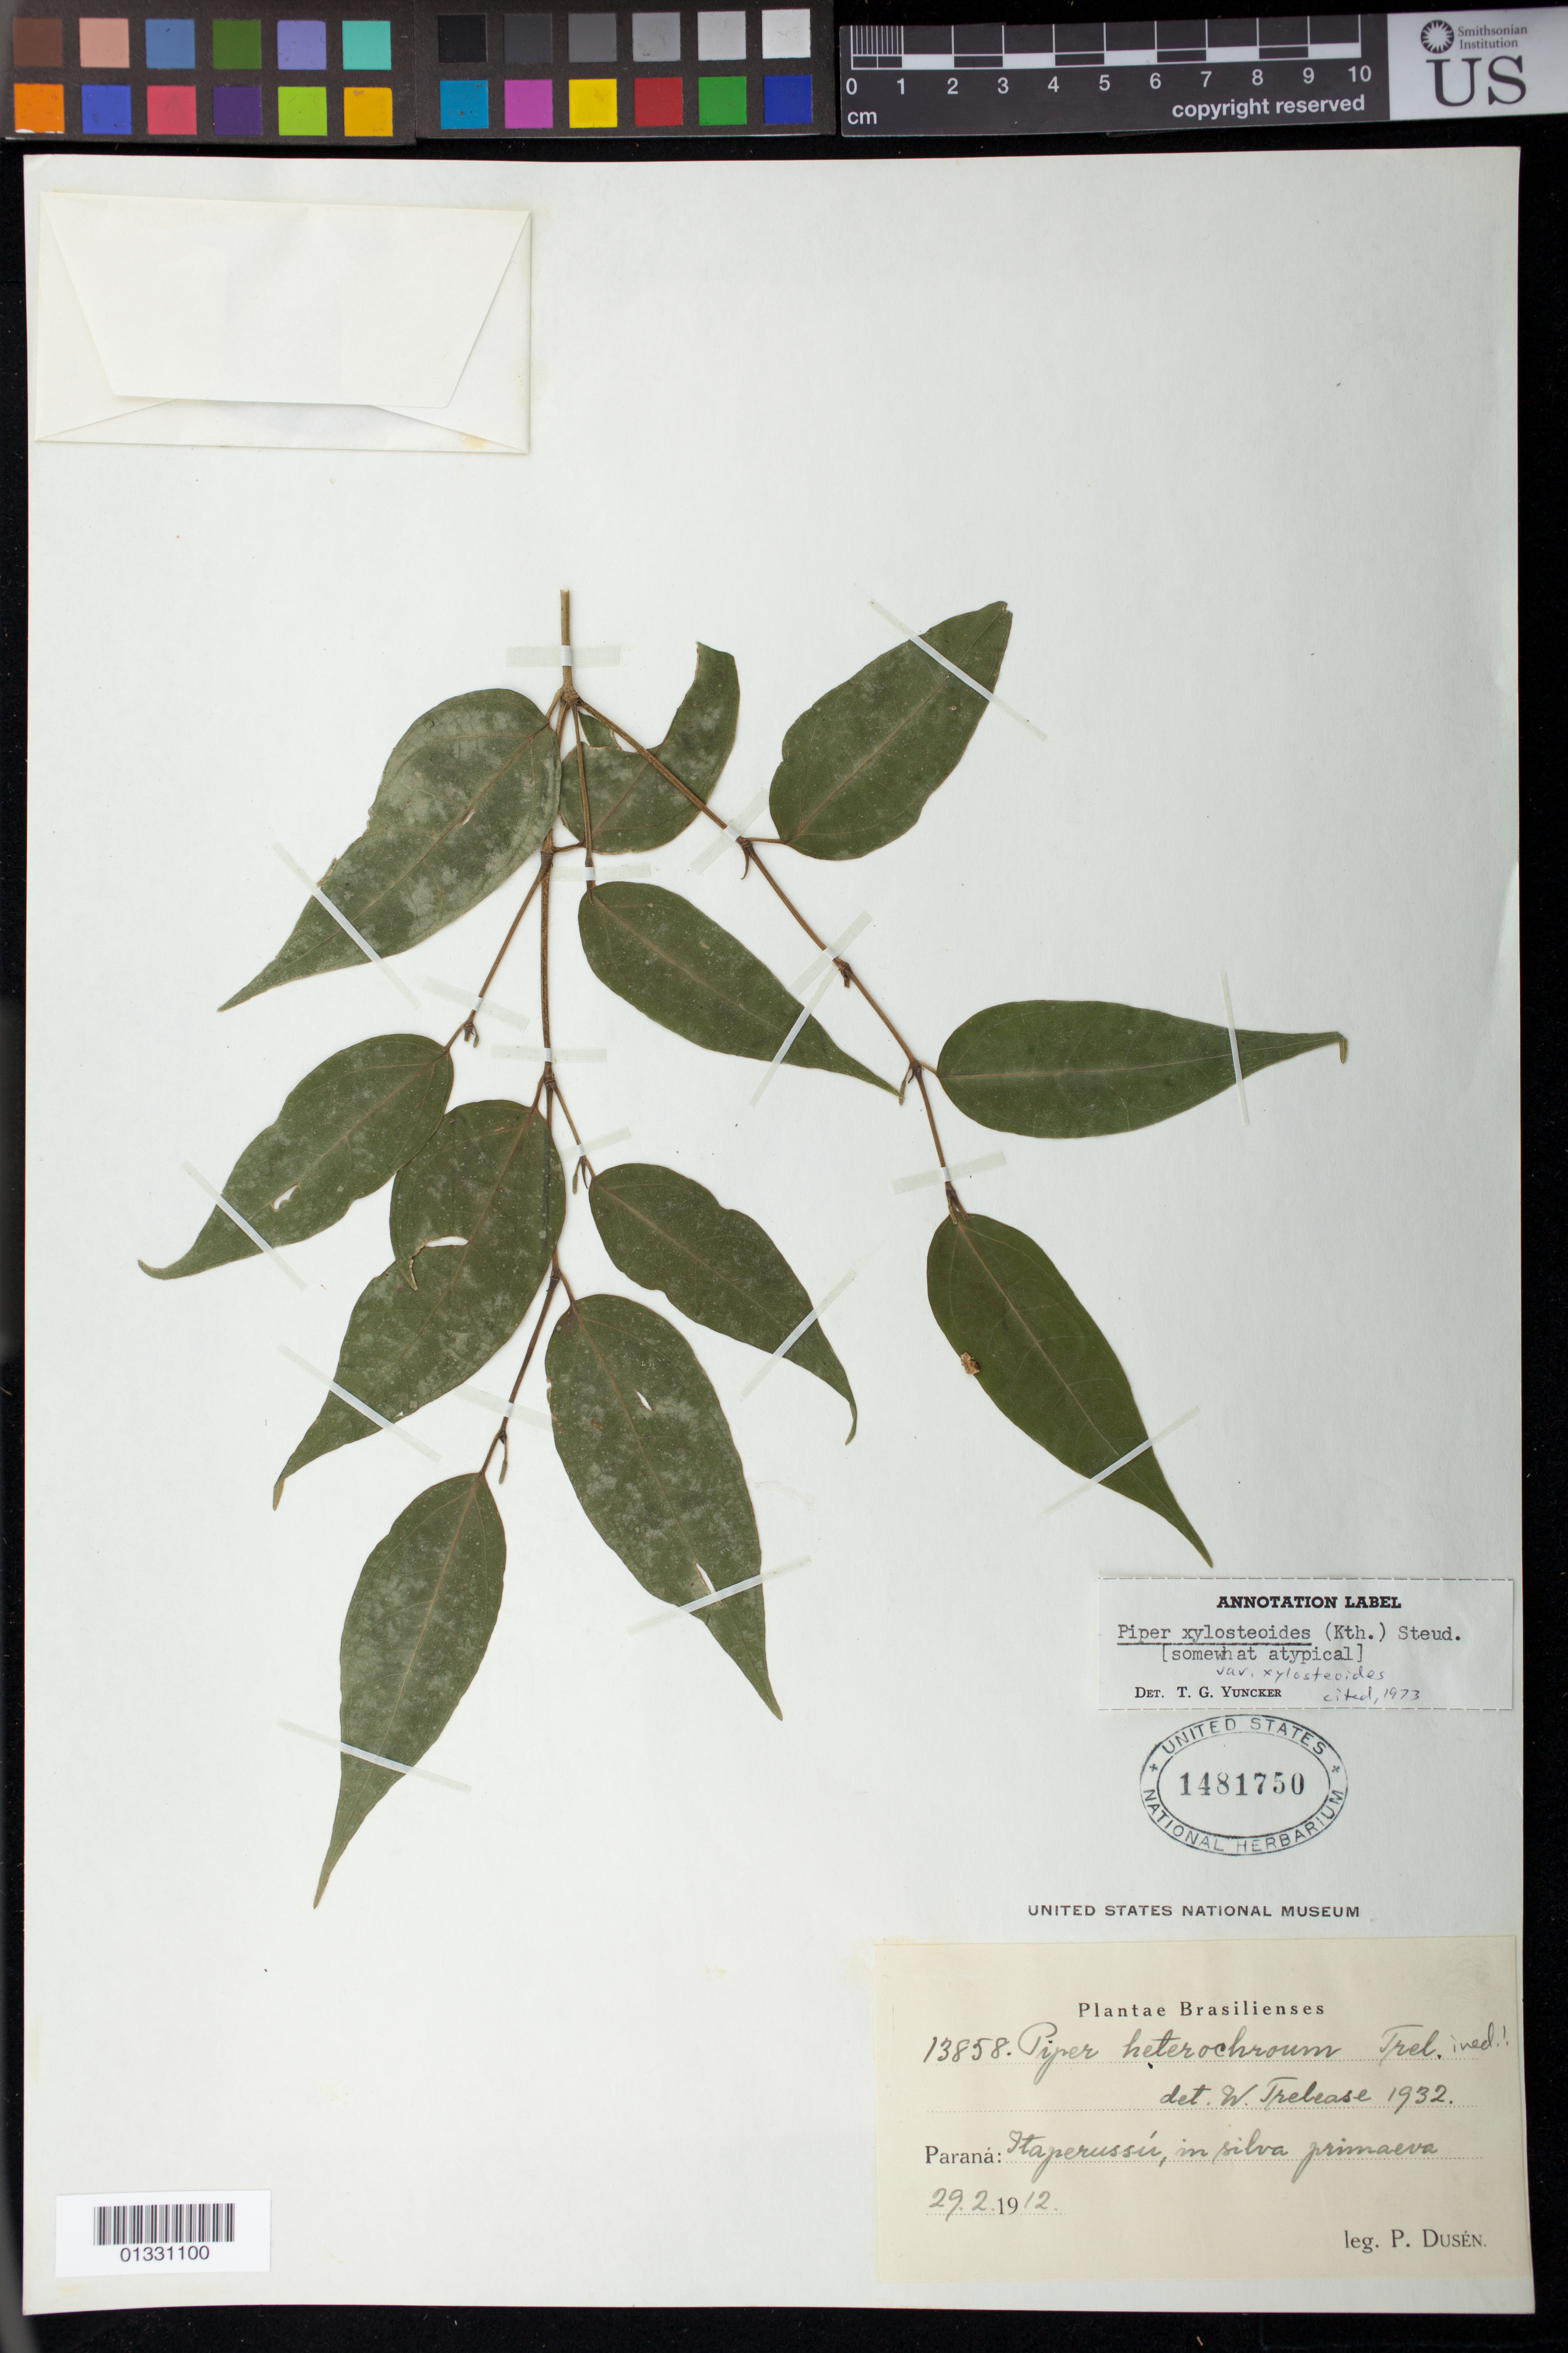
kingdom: Plantae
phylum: Tracheophyta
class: Magnoliopsida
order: Piperales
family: Piperaceae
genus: Piper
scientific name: Piper xylosteoides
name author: (Kunth) Steud.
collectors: P. Dusén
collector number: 13858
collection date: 1912-02-29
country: Brazil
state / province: Paraná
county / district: Itaperuçu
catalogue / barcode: US 1481750